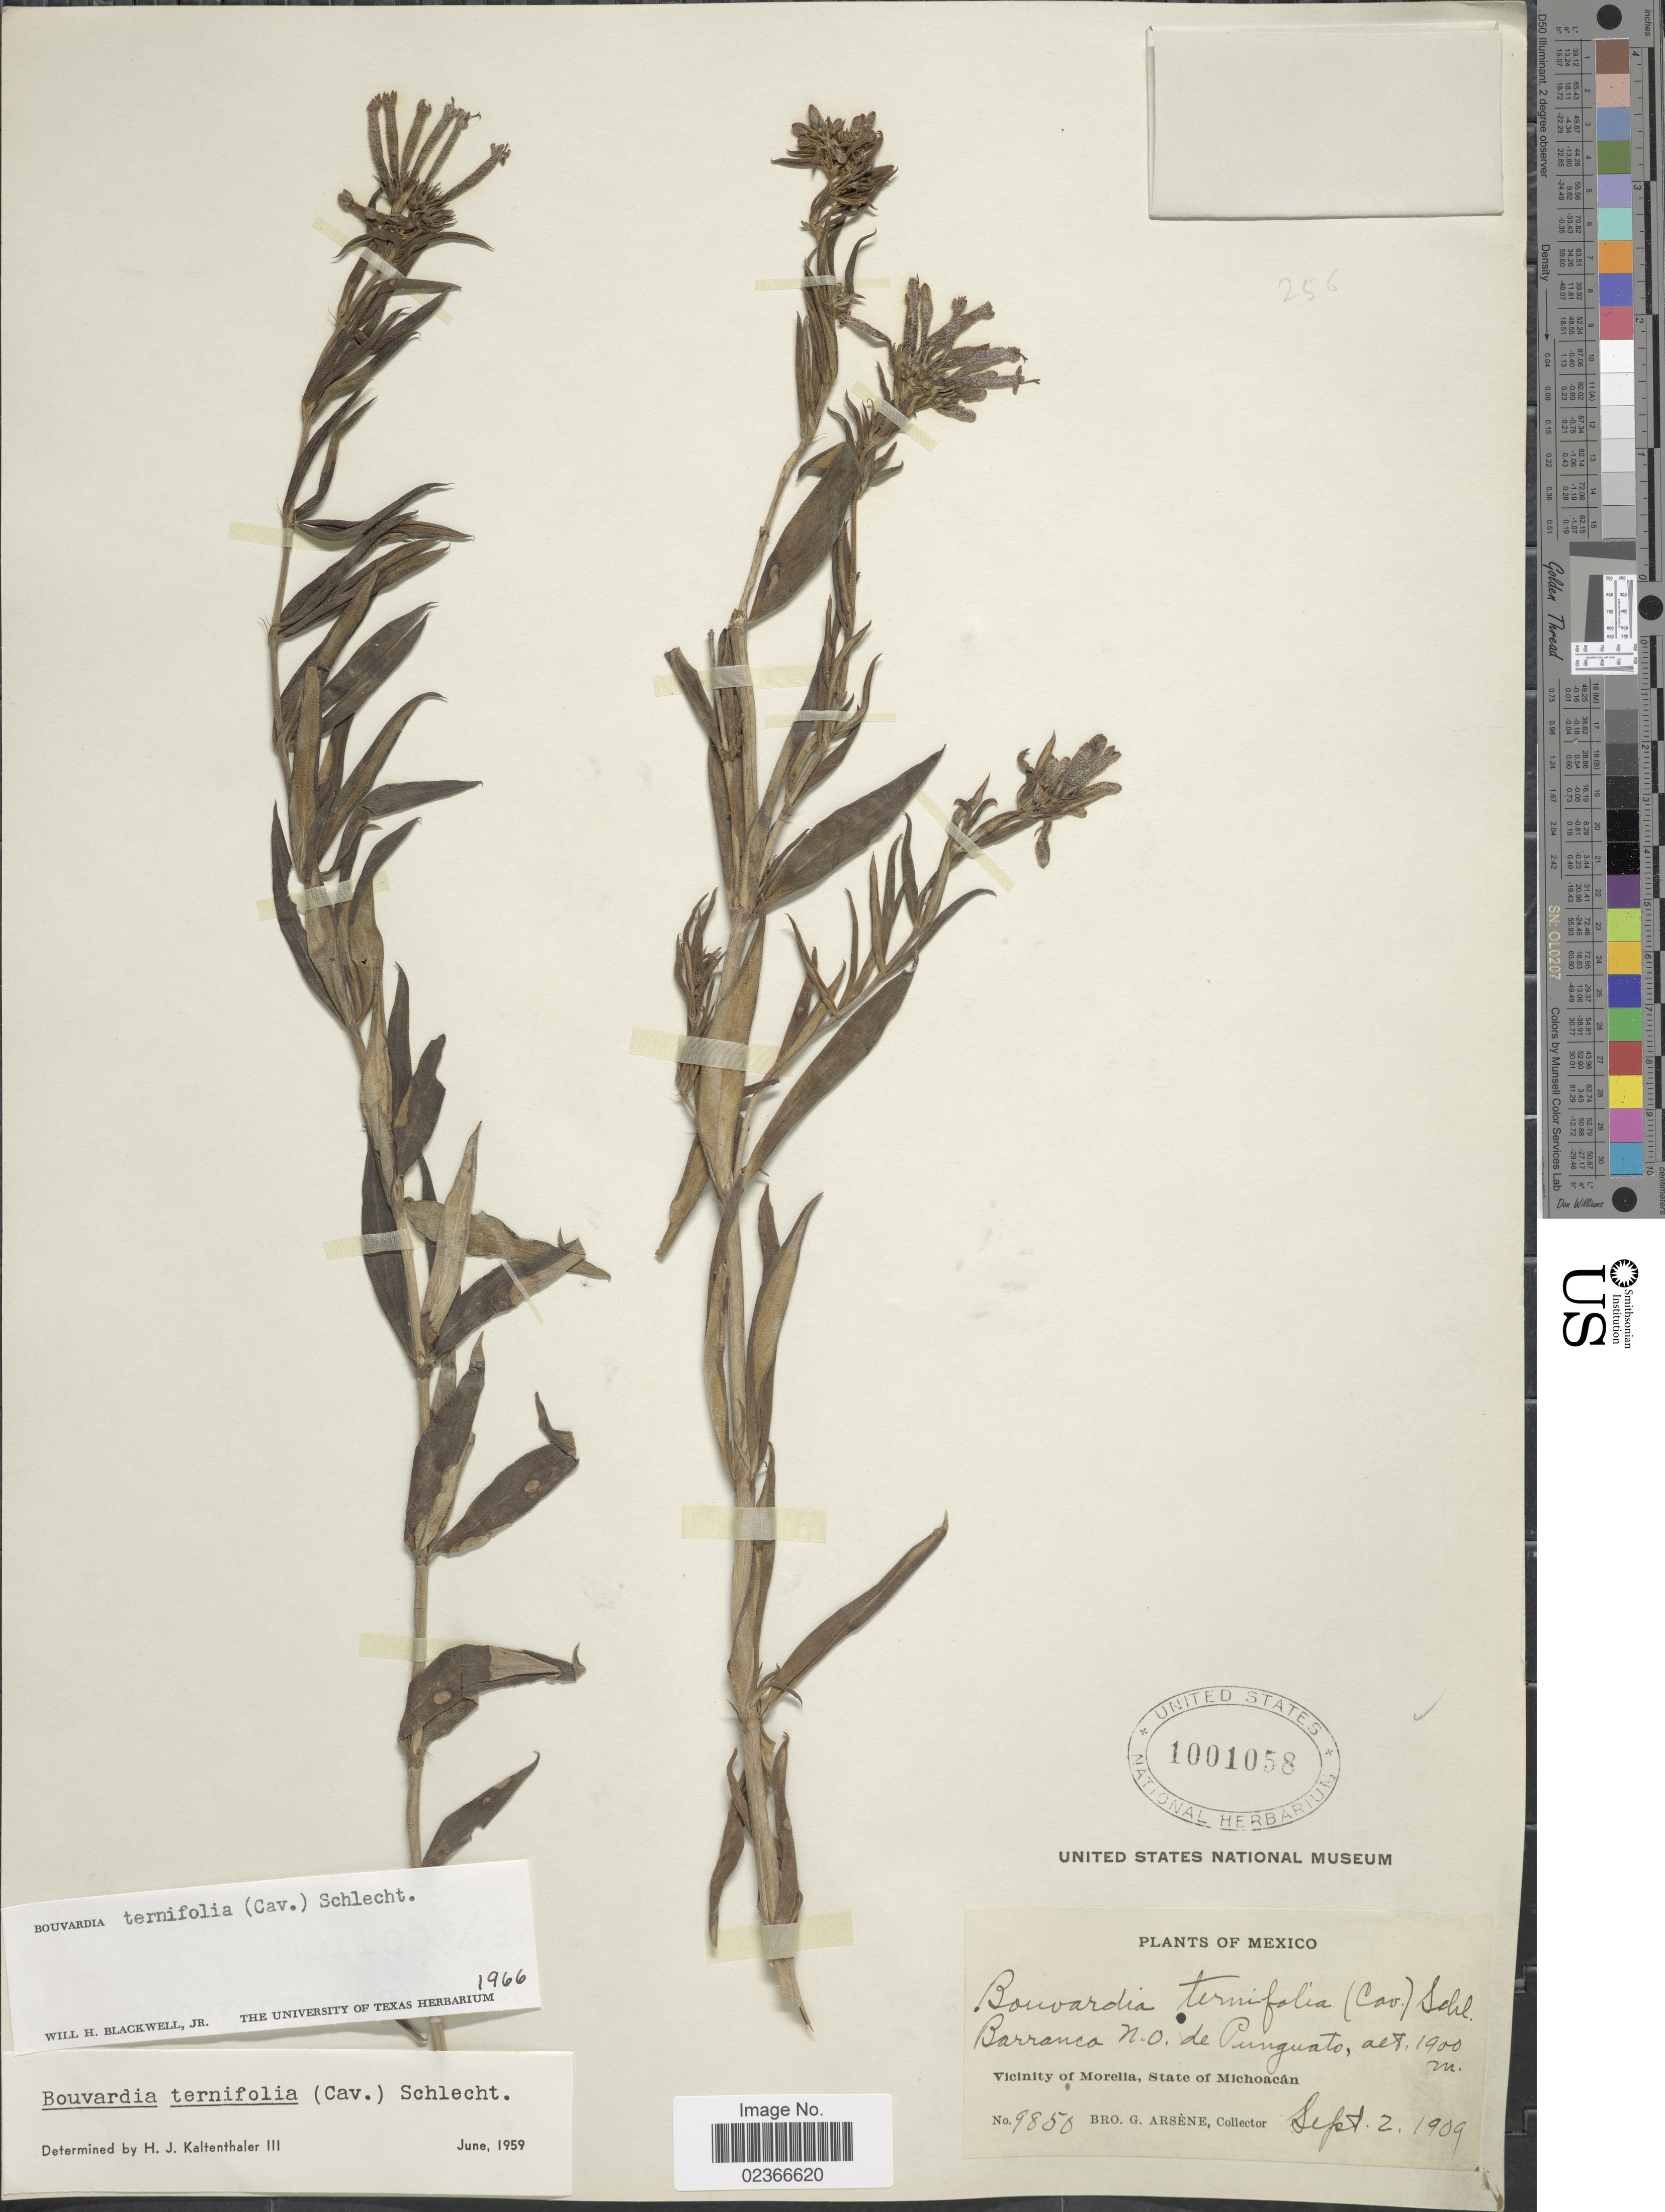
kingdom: Plantae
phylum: Tracheophyta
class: Magnoliopsida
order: Gentianales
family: Rubiaceae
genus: Bouvardia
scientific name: Bouvardia ternifolia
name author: (Cav.) Schltdl.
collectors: Bro. G. Arsène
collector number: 9850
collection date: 1909-09-02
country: Mexico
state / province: Michoacán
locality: Barranca N.O. de Punguato. Vicinity of Morelia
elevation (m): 1900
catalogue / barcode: US 1001058